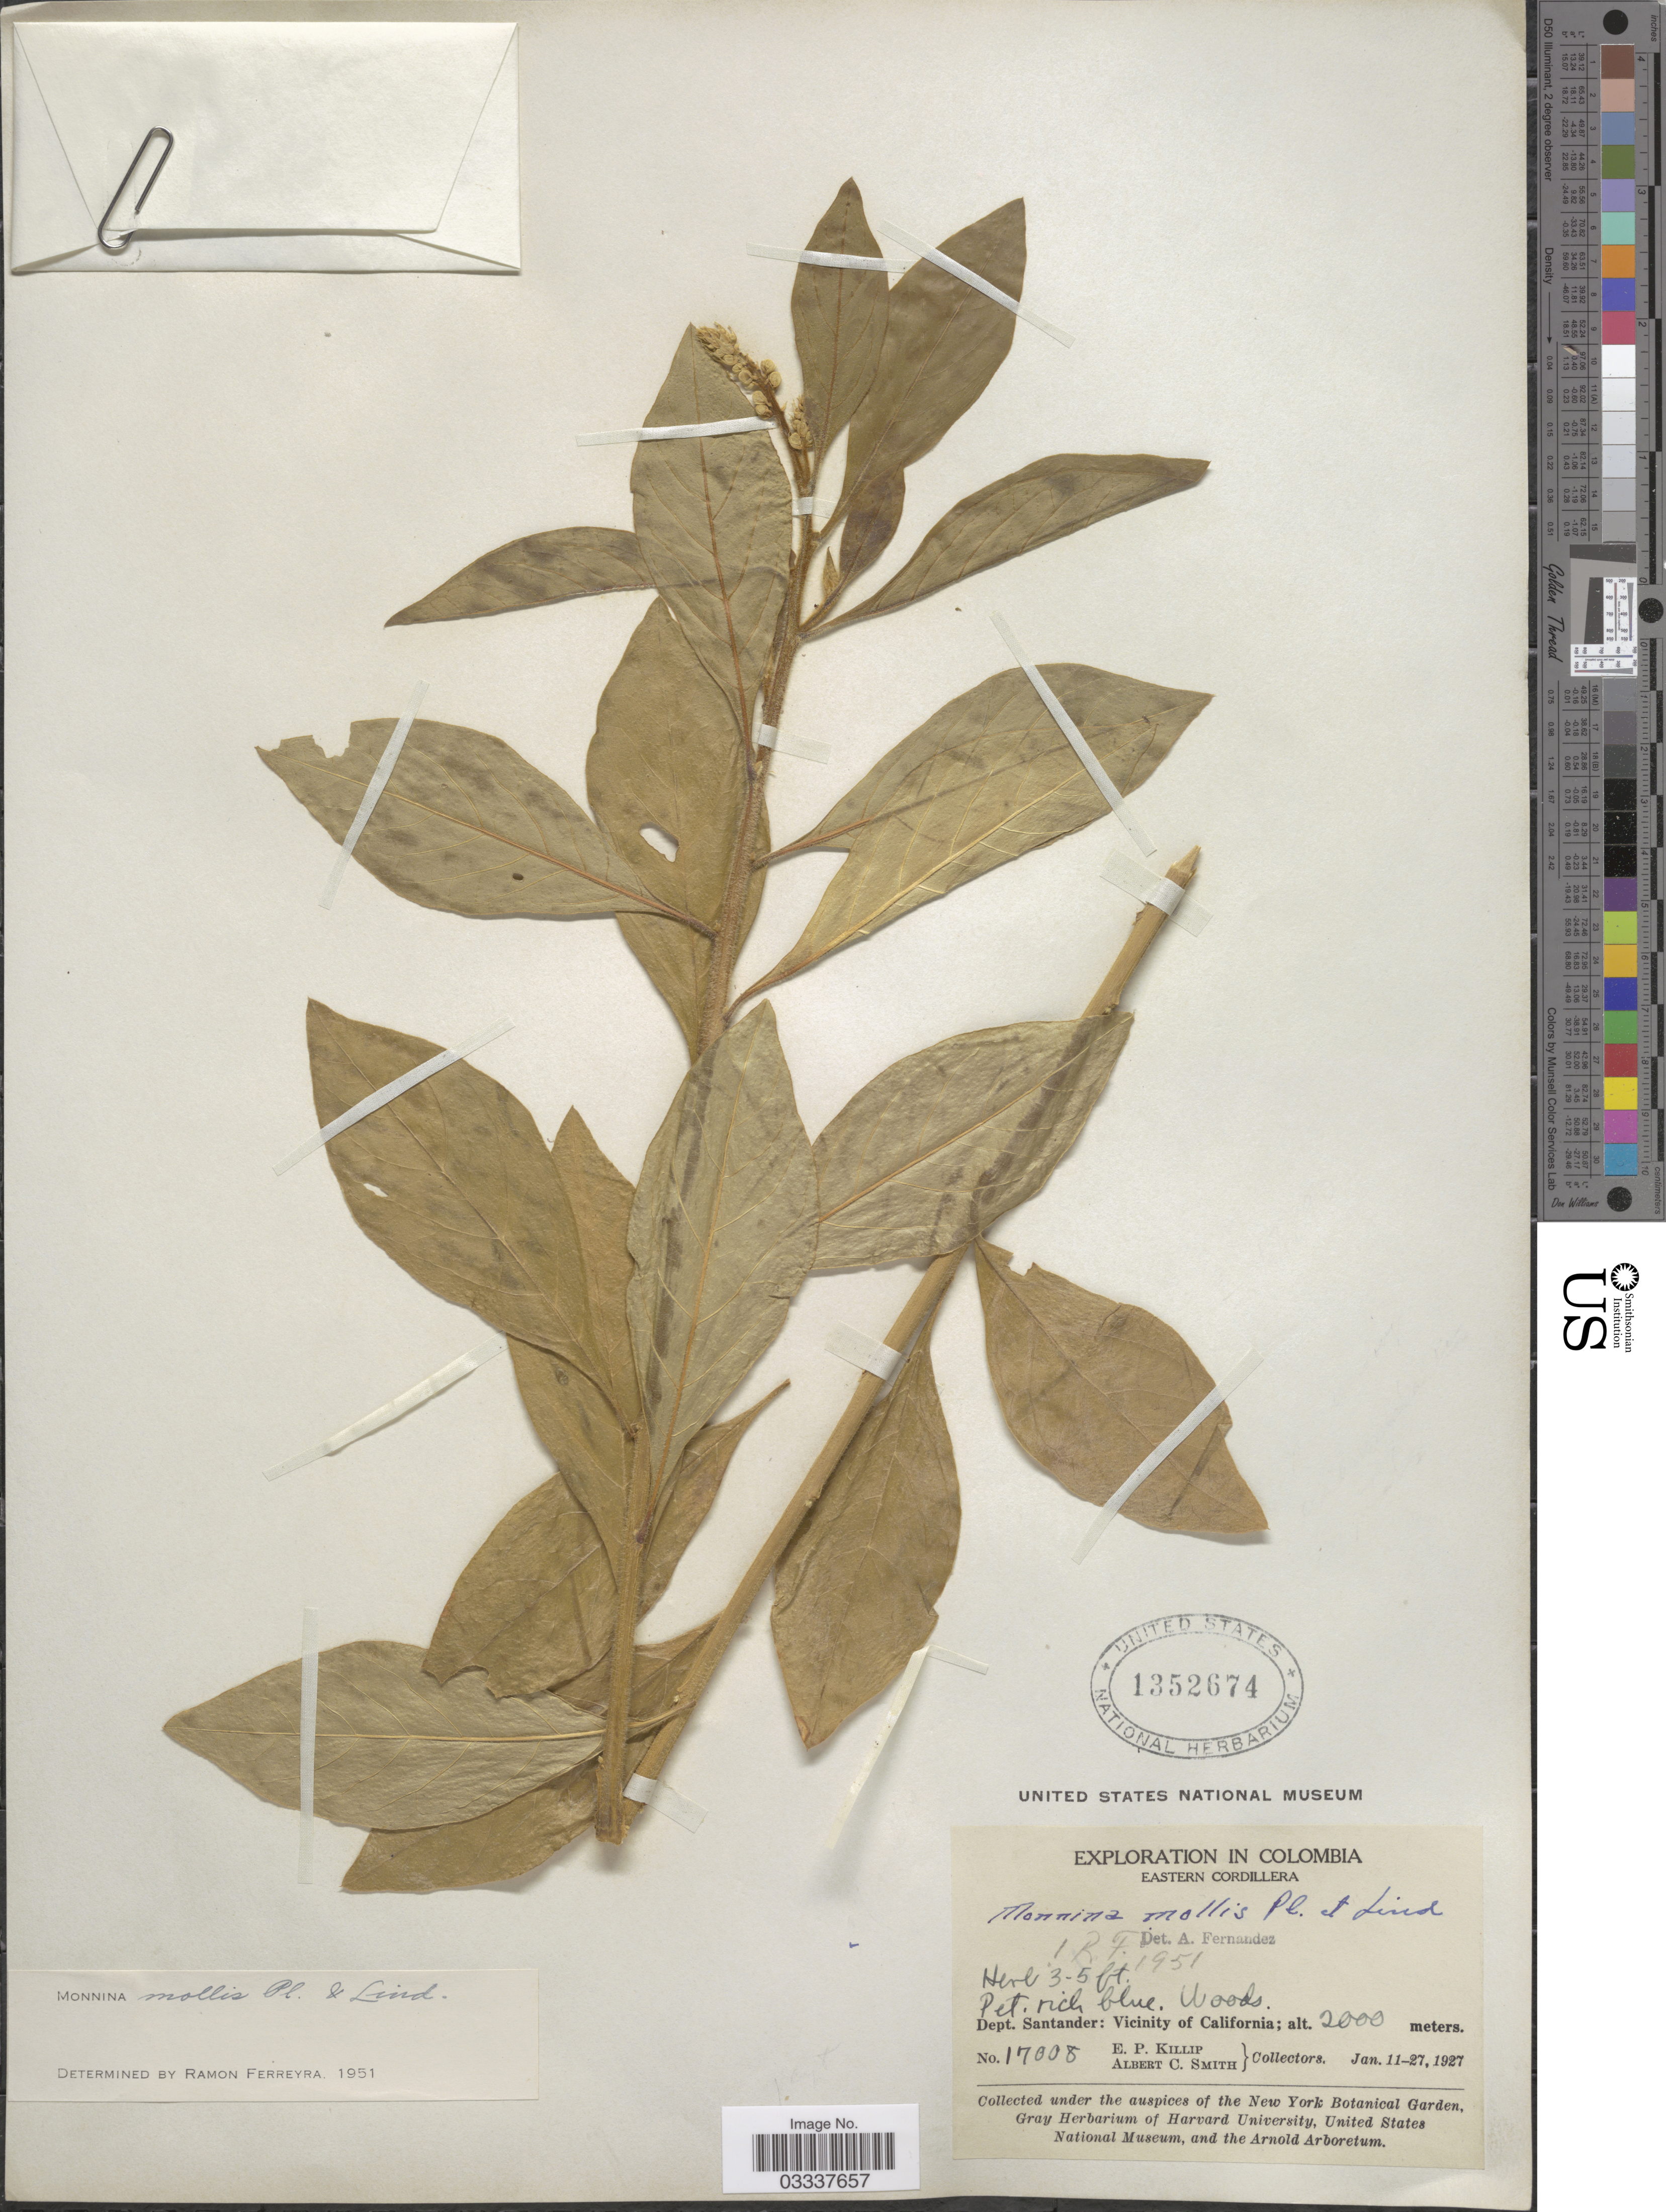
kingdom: Plantae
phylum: Tracheophyta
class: Magnoliopsida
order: Fabales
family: Polygalaceae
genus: Monnina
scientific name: Monnina mollis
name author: Planch. & Linden in Triana & Planch.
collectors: E. P. Killip & A. C. Smith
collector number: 17008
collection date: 1927-01-11/1927-01-27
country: Colombia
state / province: Santander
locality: Eastern Cordillera, Dept. Santander: Vicinity of California.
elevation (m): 2000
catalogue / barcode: US 1352674